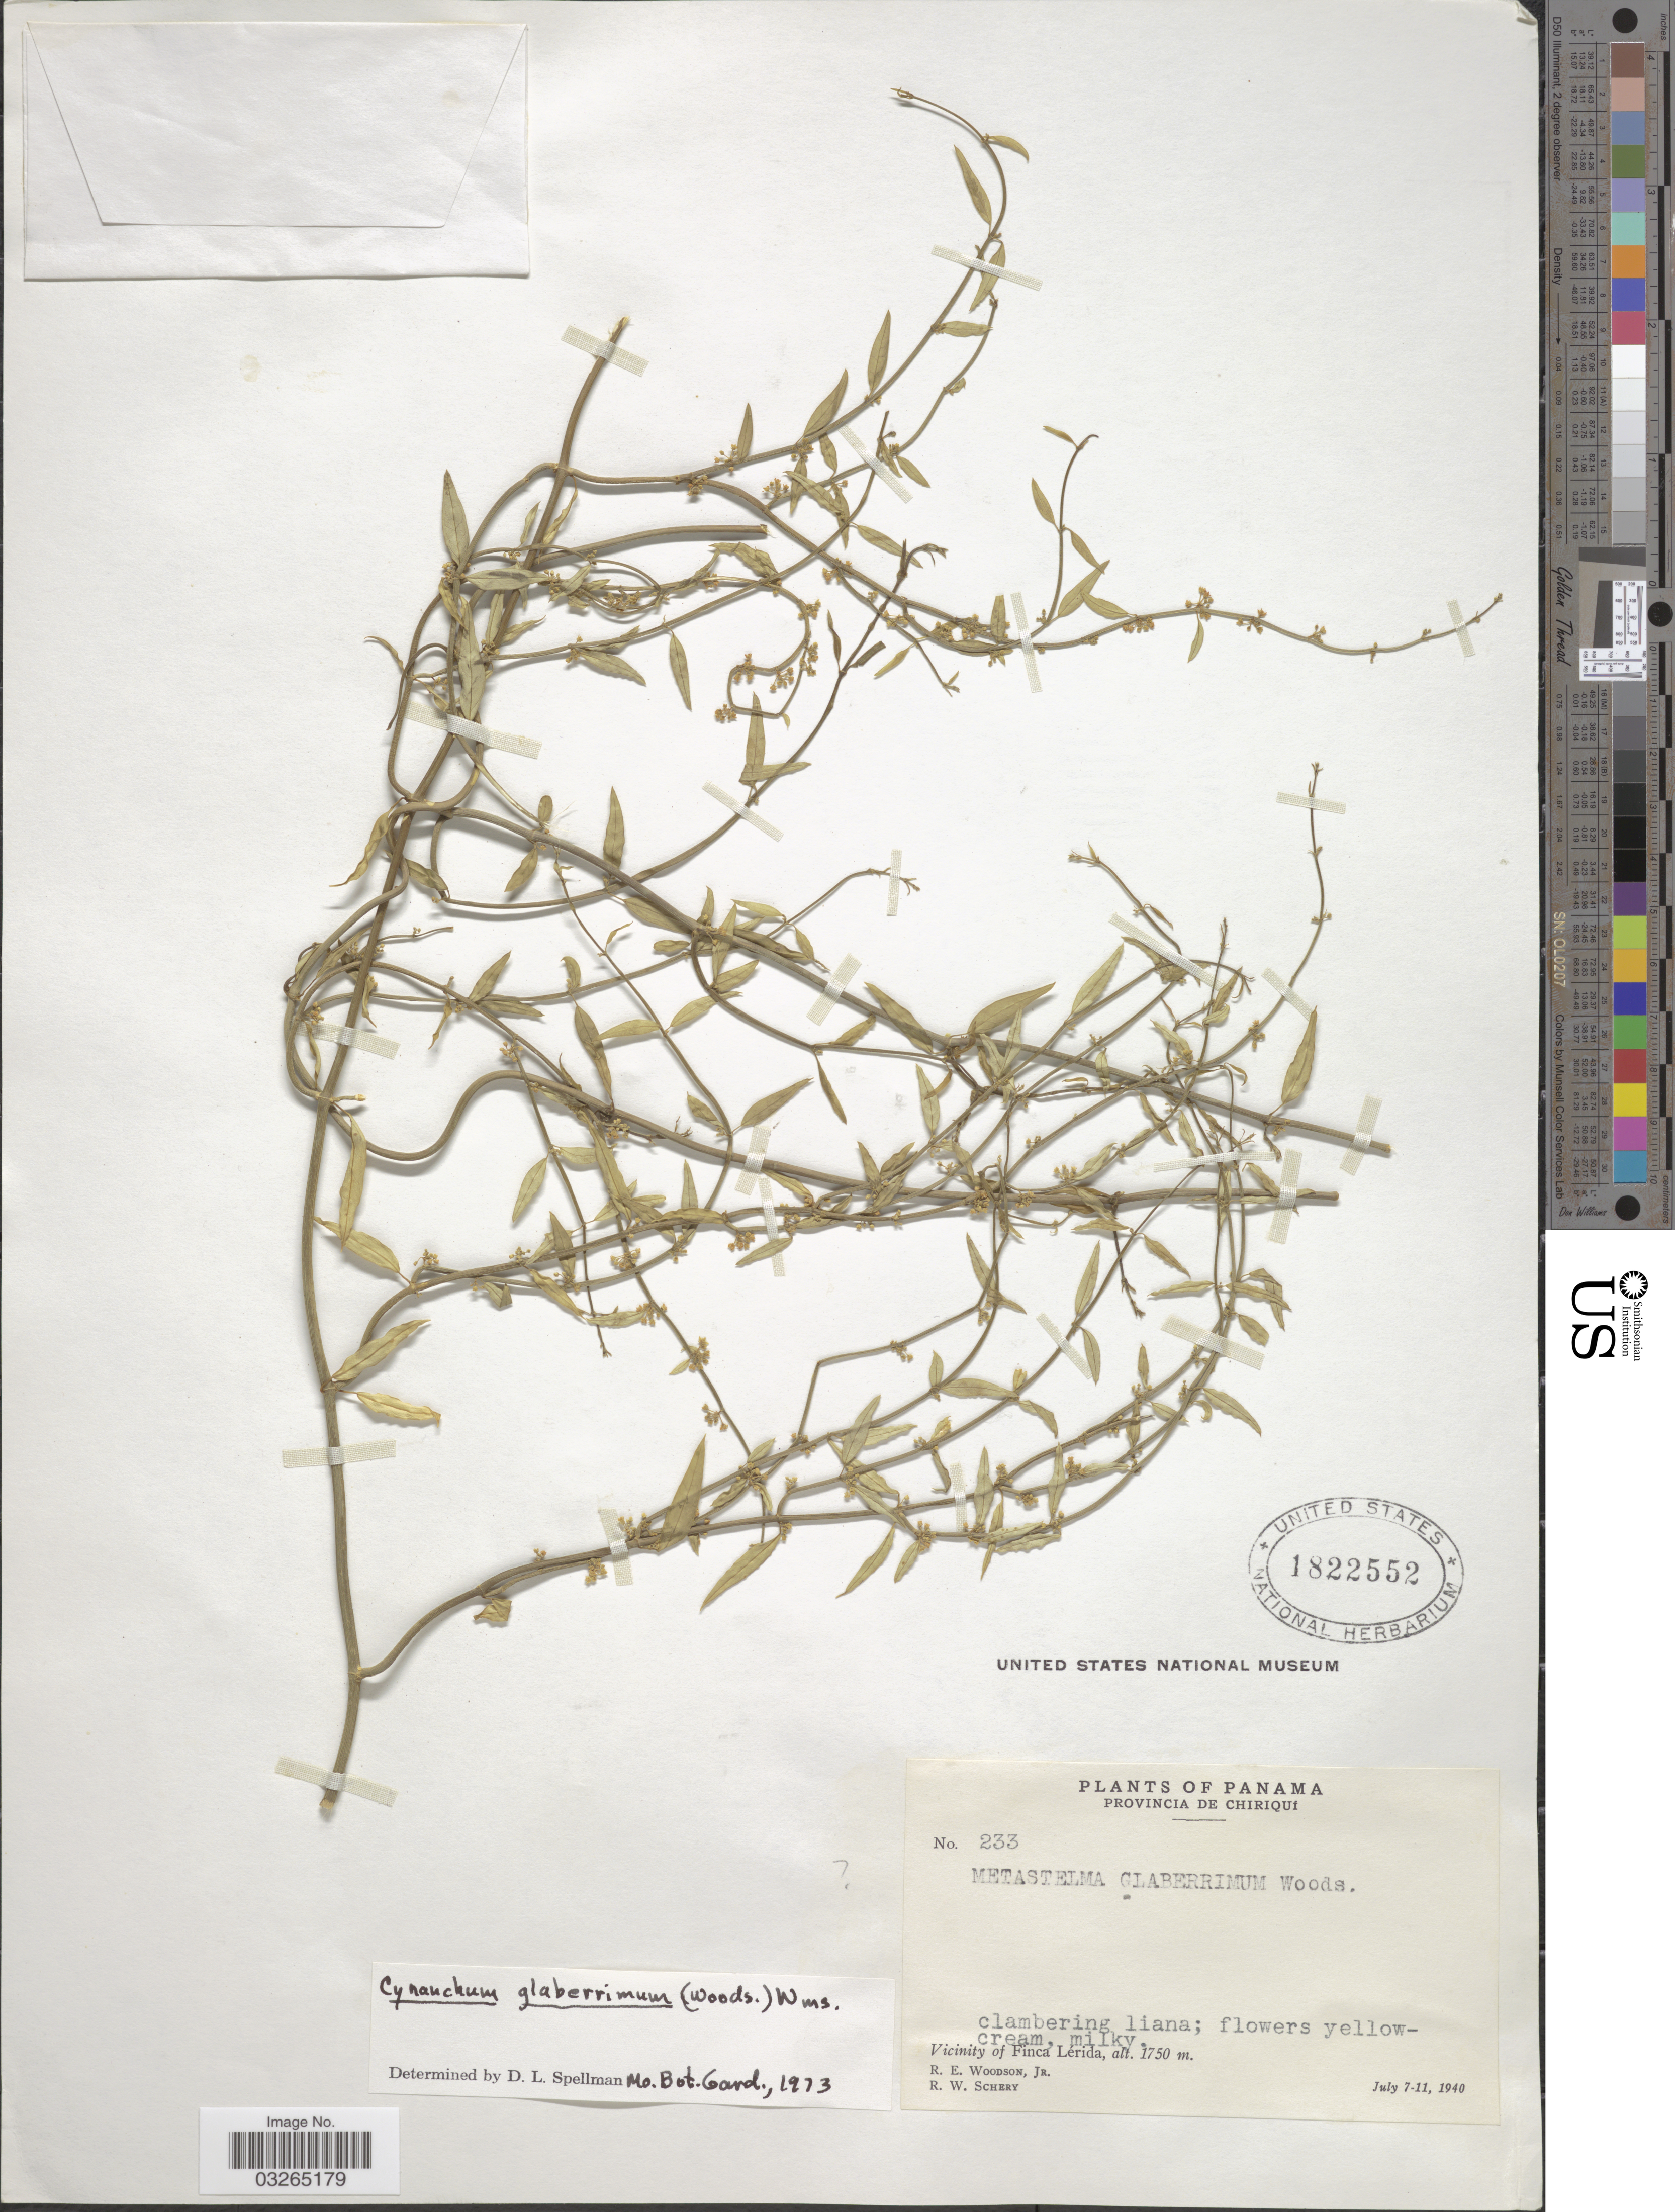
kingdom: Plantae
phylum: Tracheophyta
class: Magnoliopsida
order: Gentianales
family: Apocynaceae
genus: Orthosia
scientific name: Orthosia glaberrima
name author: (Woodson) W.D. Stevens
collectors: R. E. Woodson & R. W. Schery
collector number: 233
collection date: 1940-07-07/1940-07-11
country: Panama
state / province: Chiriqui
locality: Vicinity of Finca, Lérida.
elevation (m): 1750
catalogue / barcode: US 1822552